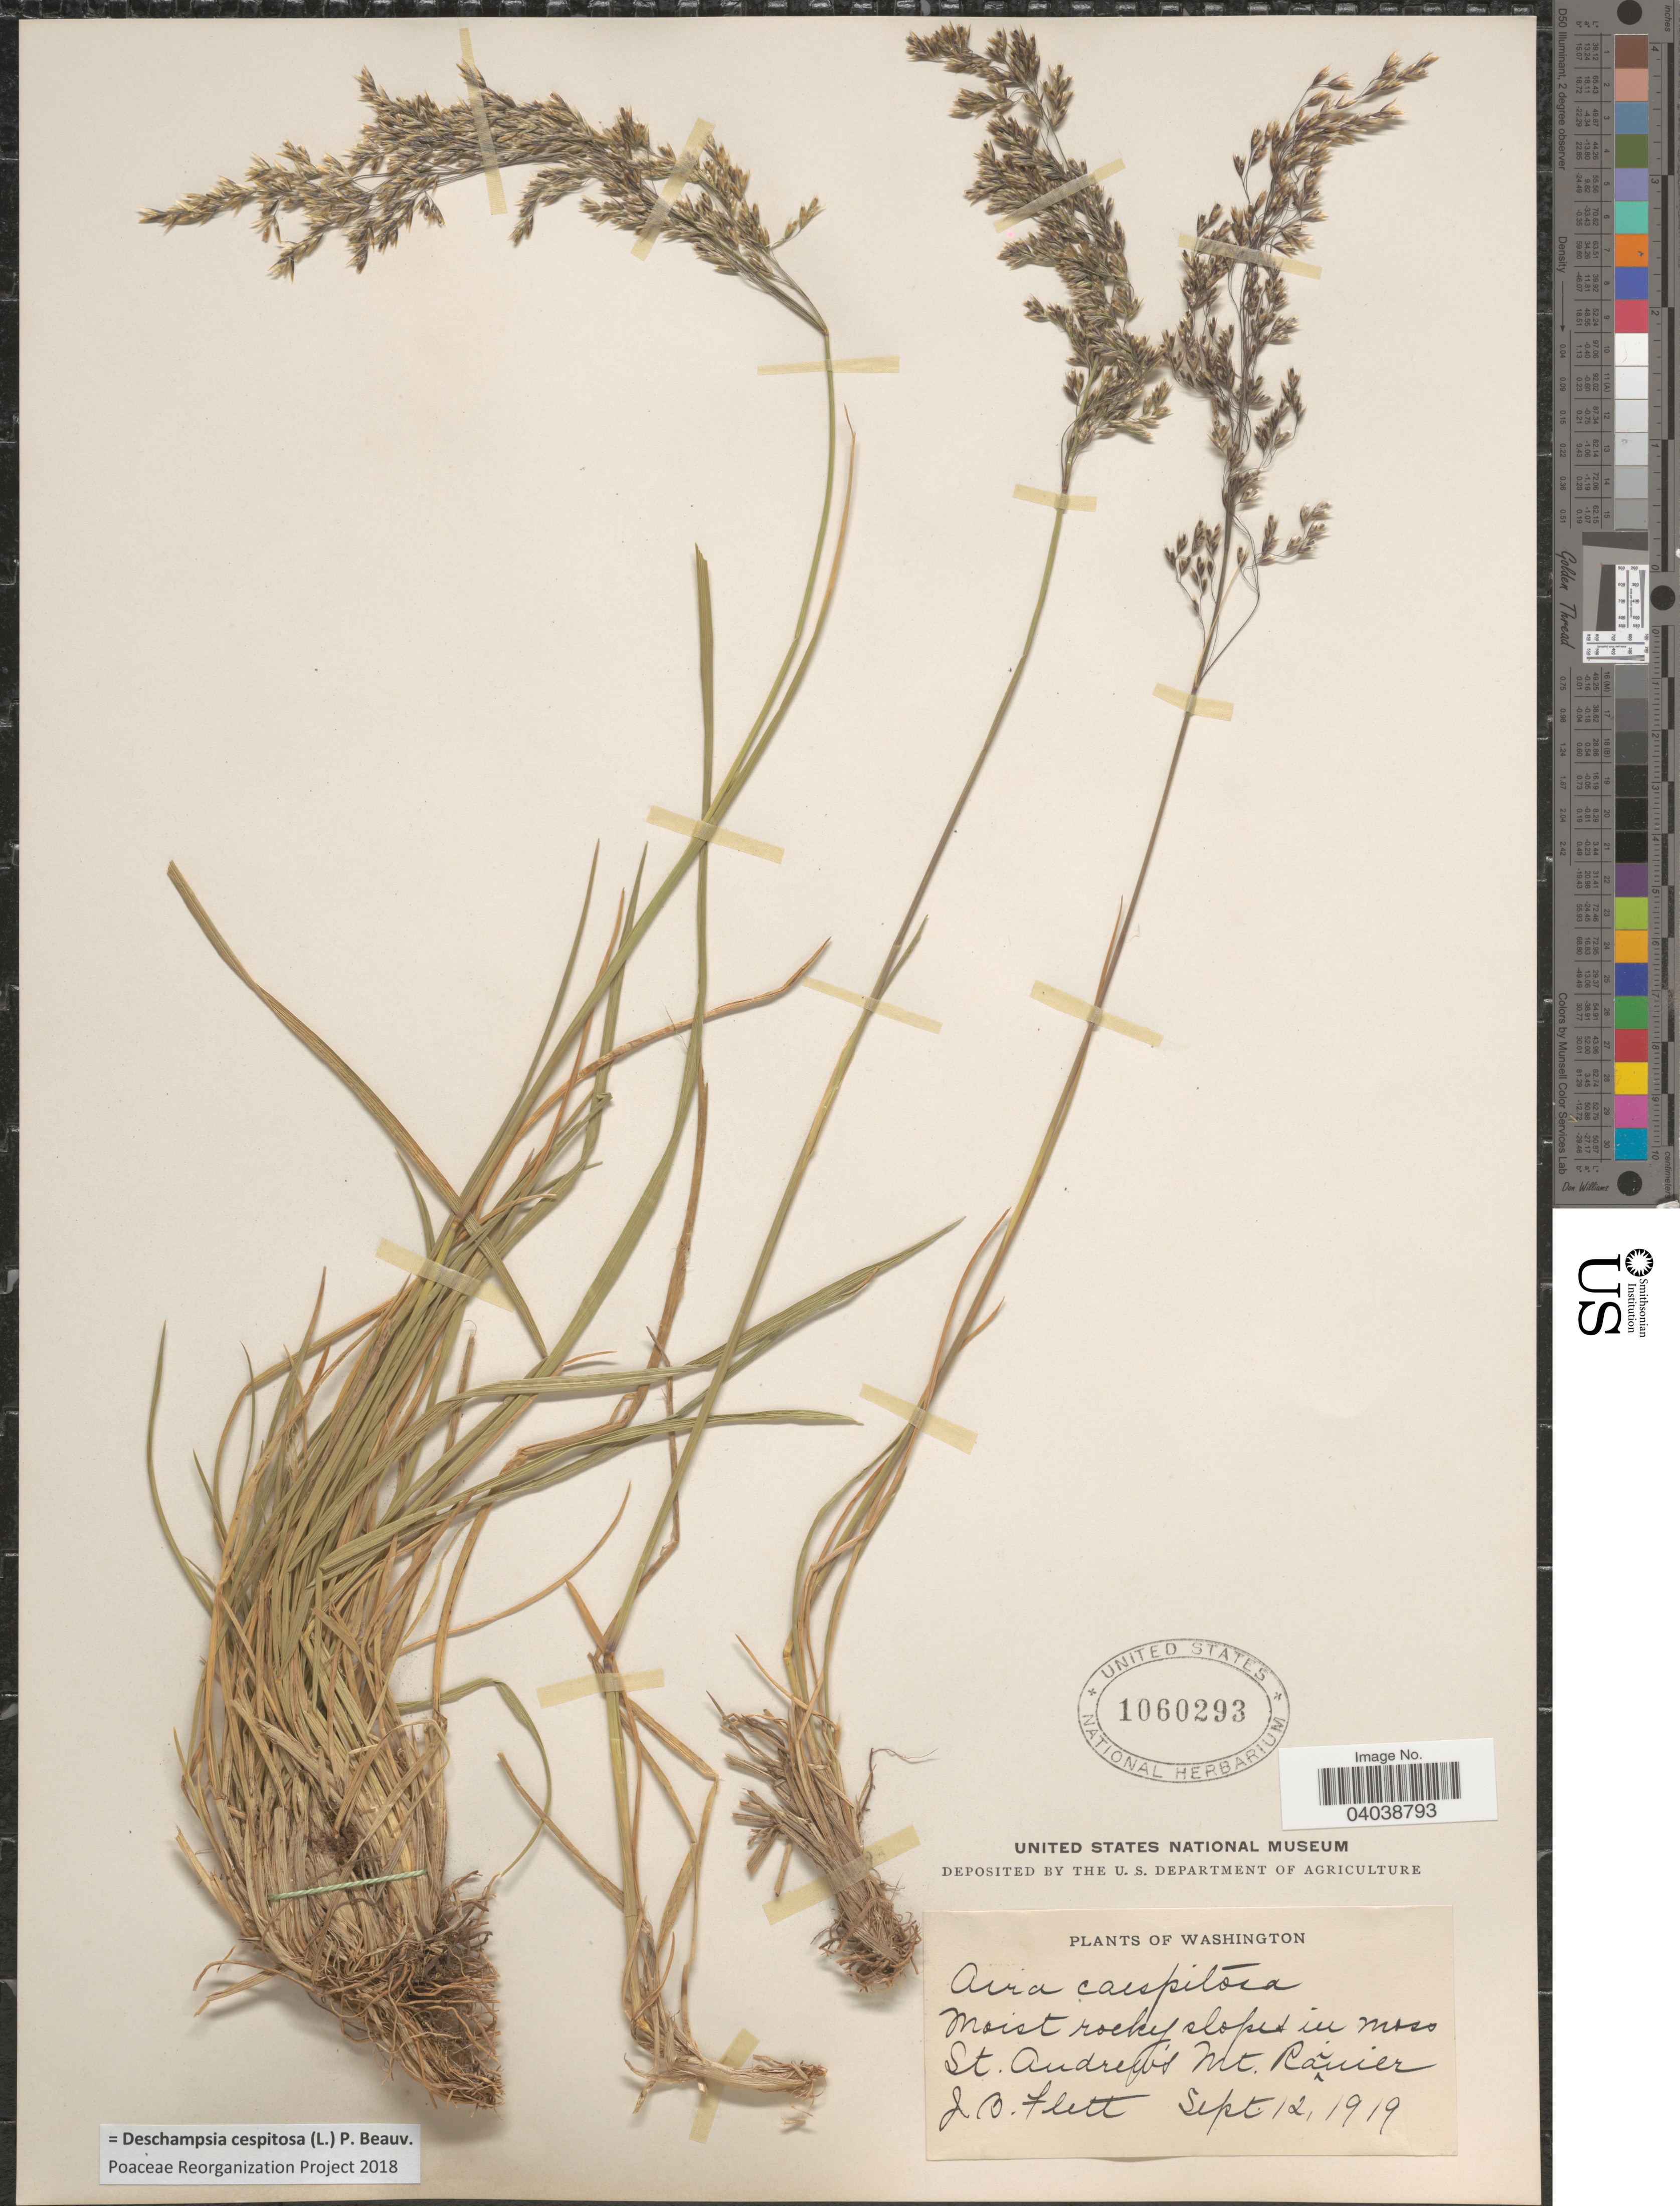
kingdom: Plantae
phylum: Tracheophyta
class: Liliopsida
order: Poales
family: Poaceae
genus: Deschampsia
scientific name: Deschampsia cespitosa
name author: (L.) P. Beauv.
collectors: J. Flett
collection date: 1919-09-12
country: United States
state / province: Washington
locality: St. Andrew's, Mt. Rainier.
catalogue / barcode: US 1060293